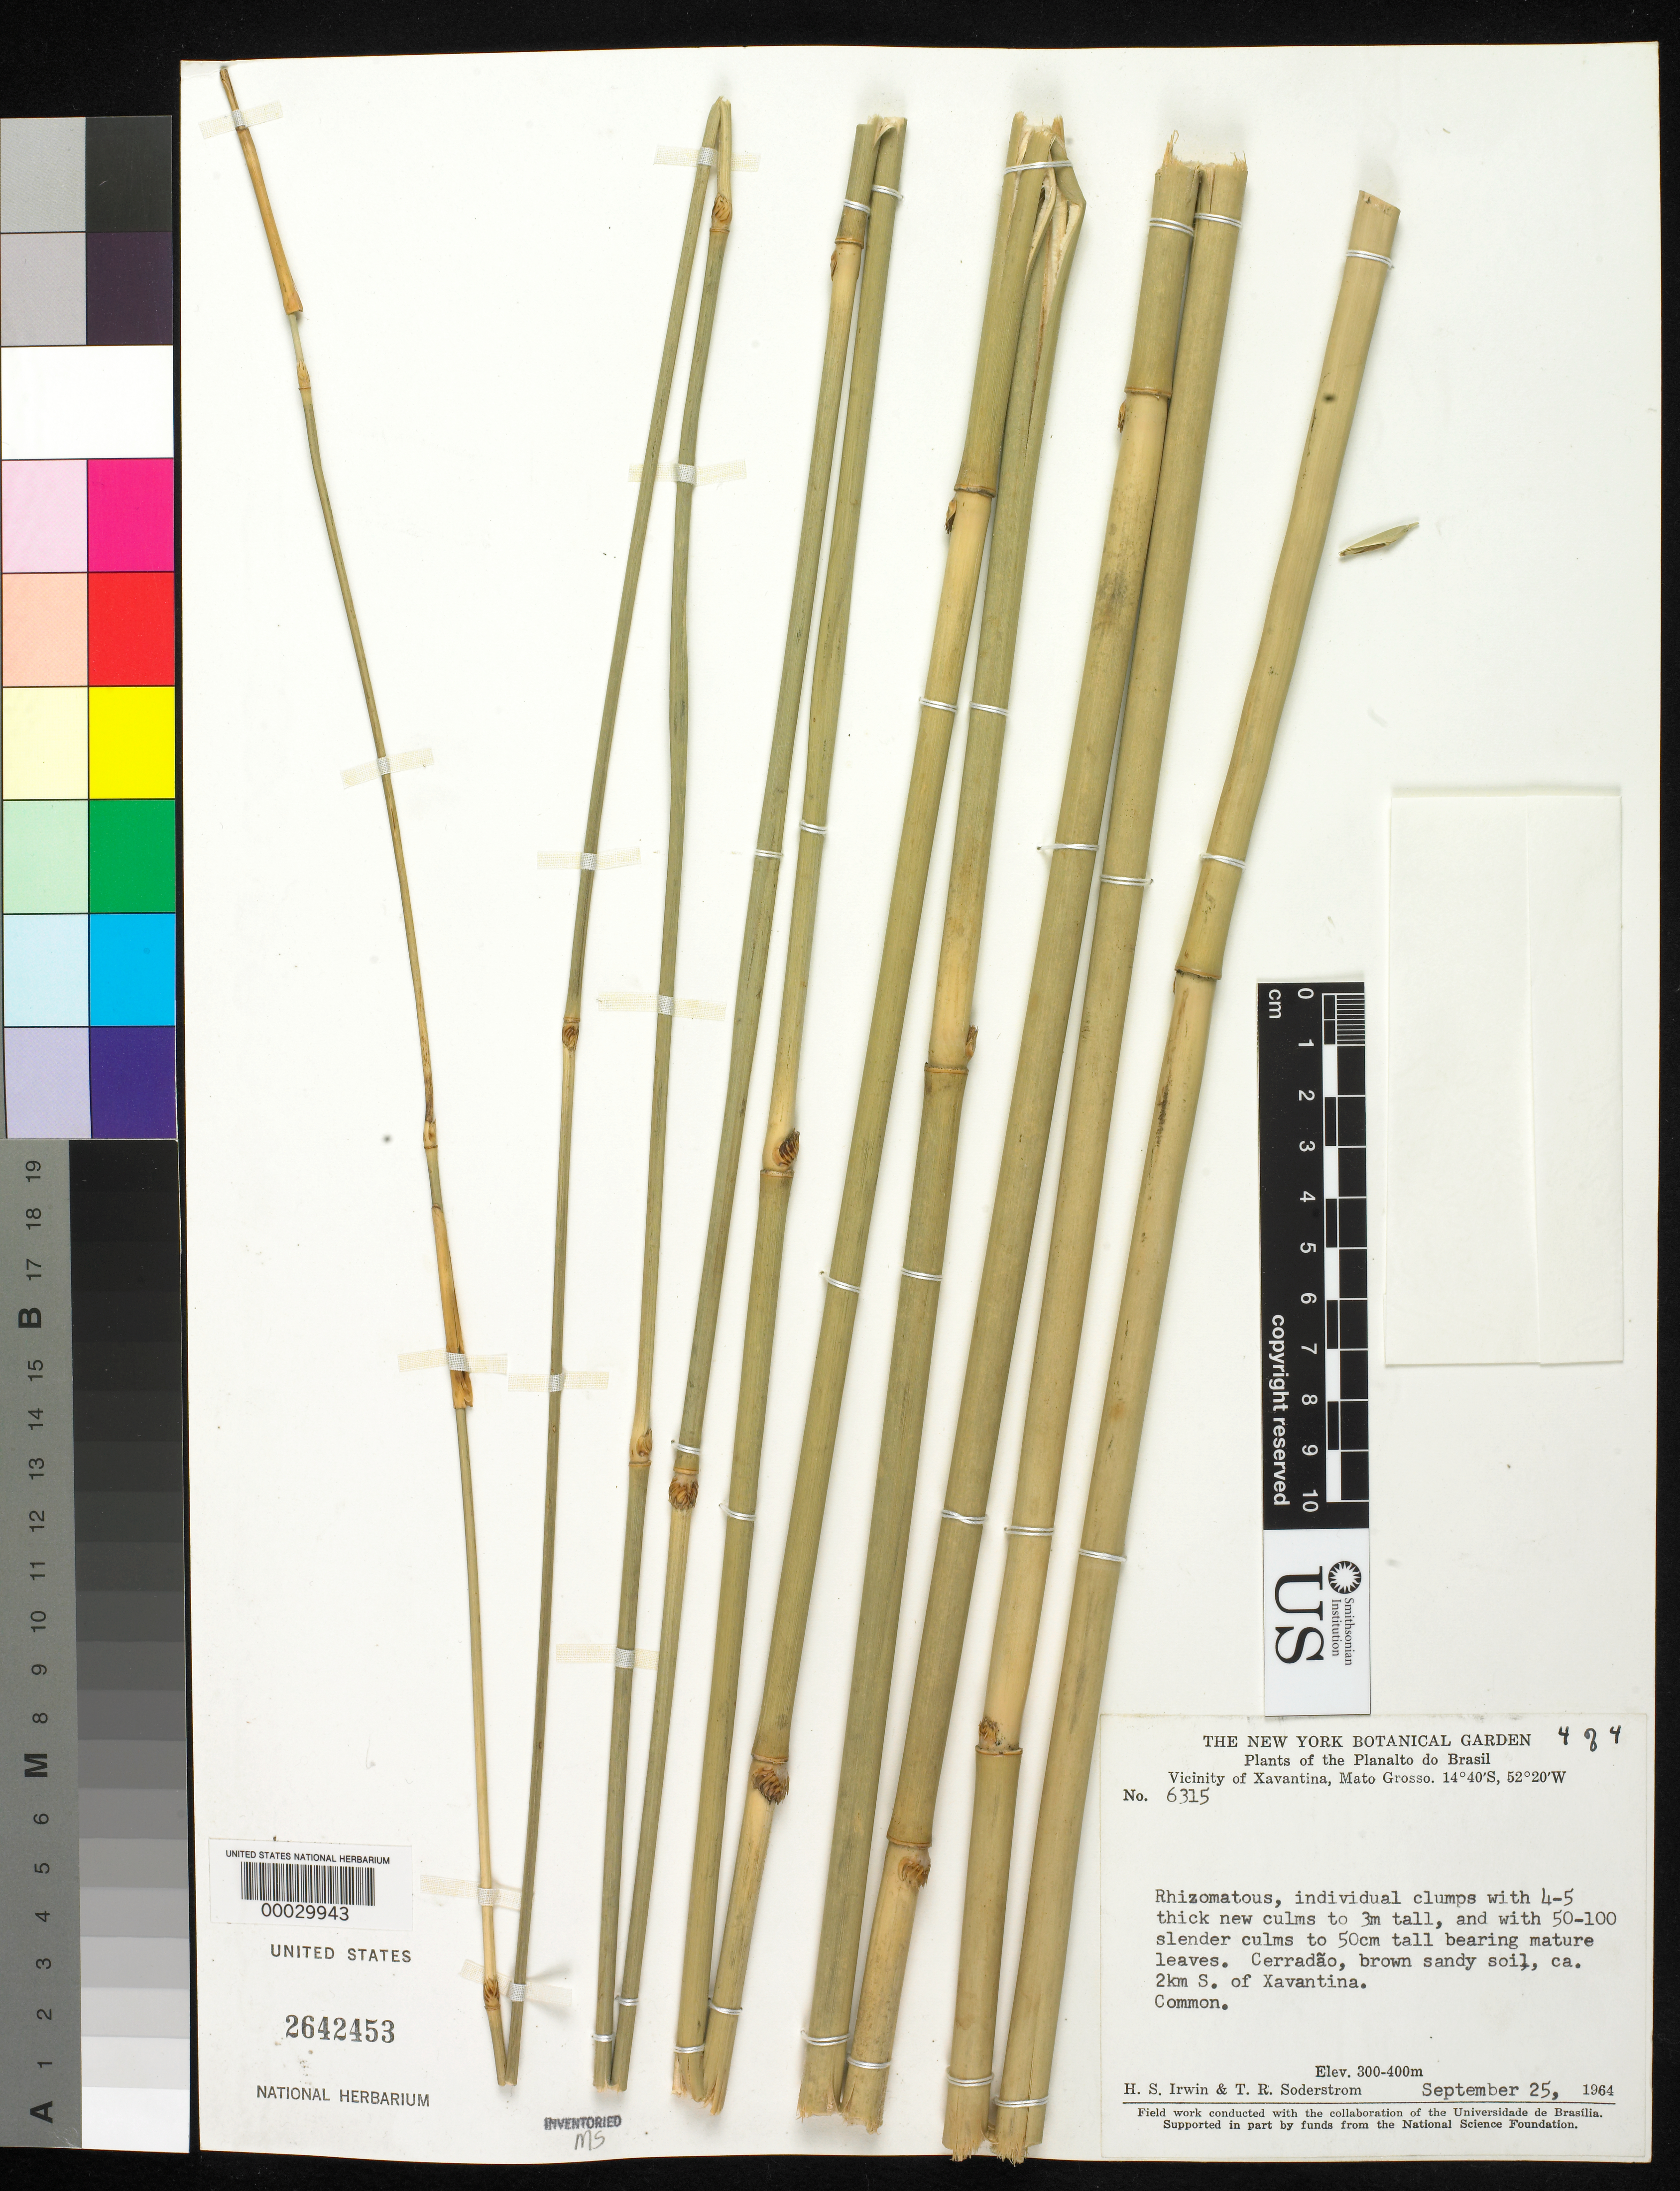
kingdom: Plantae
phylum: Tracheophyta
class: Liliopsida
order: Poales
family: Poaceae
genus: Actinocladum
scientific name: Actinocladum verticillatum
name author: (Nees) McClure ex Soderstr.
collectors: H. Irwin & T. R. Soderstrom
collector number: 6315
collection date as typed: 25 Sep 1964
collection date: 1964-09-25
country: Brazil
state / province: Mato Grosso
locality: Xavantina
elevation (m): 300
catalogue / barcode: US 2642453